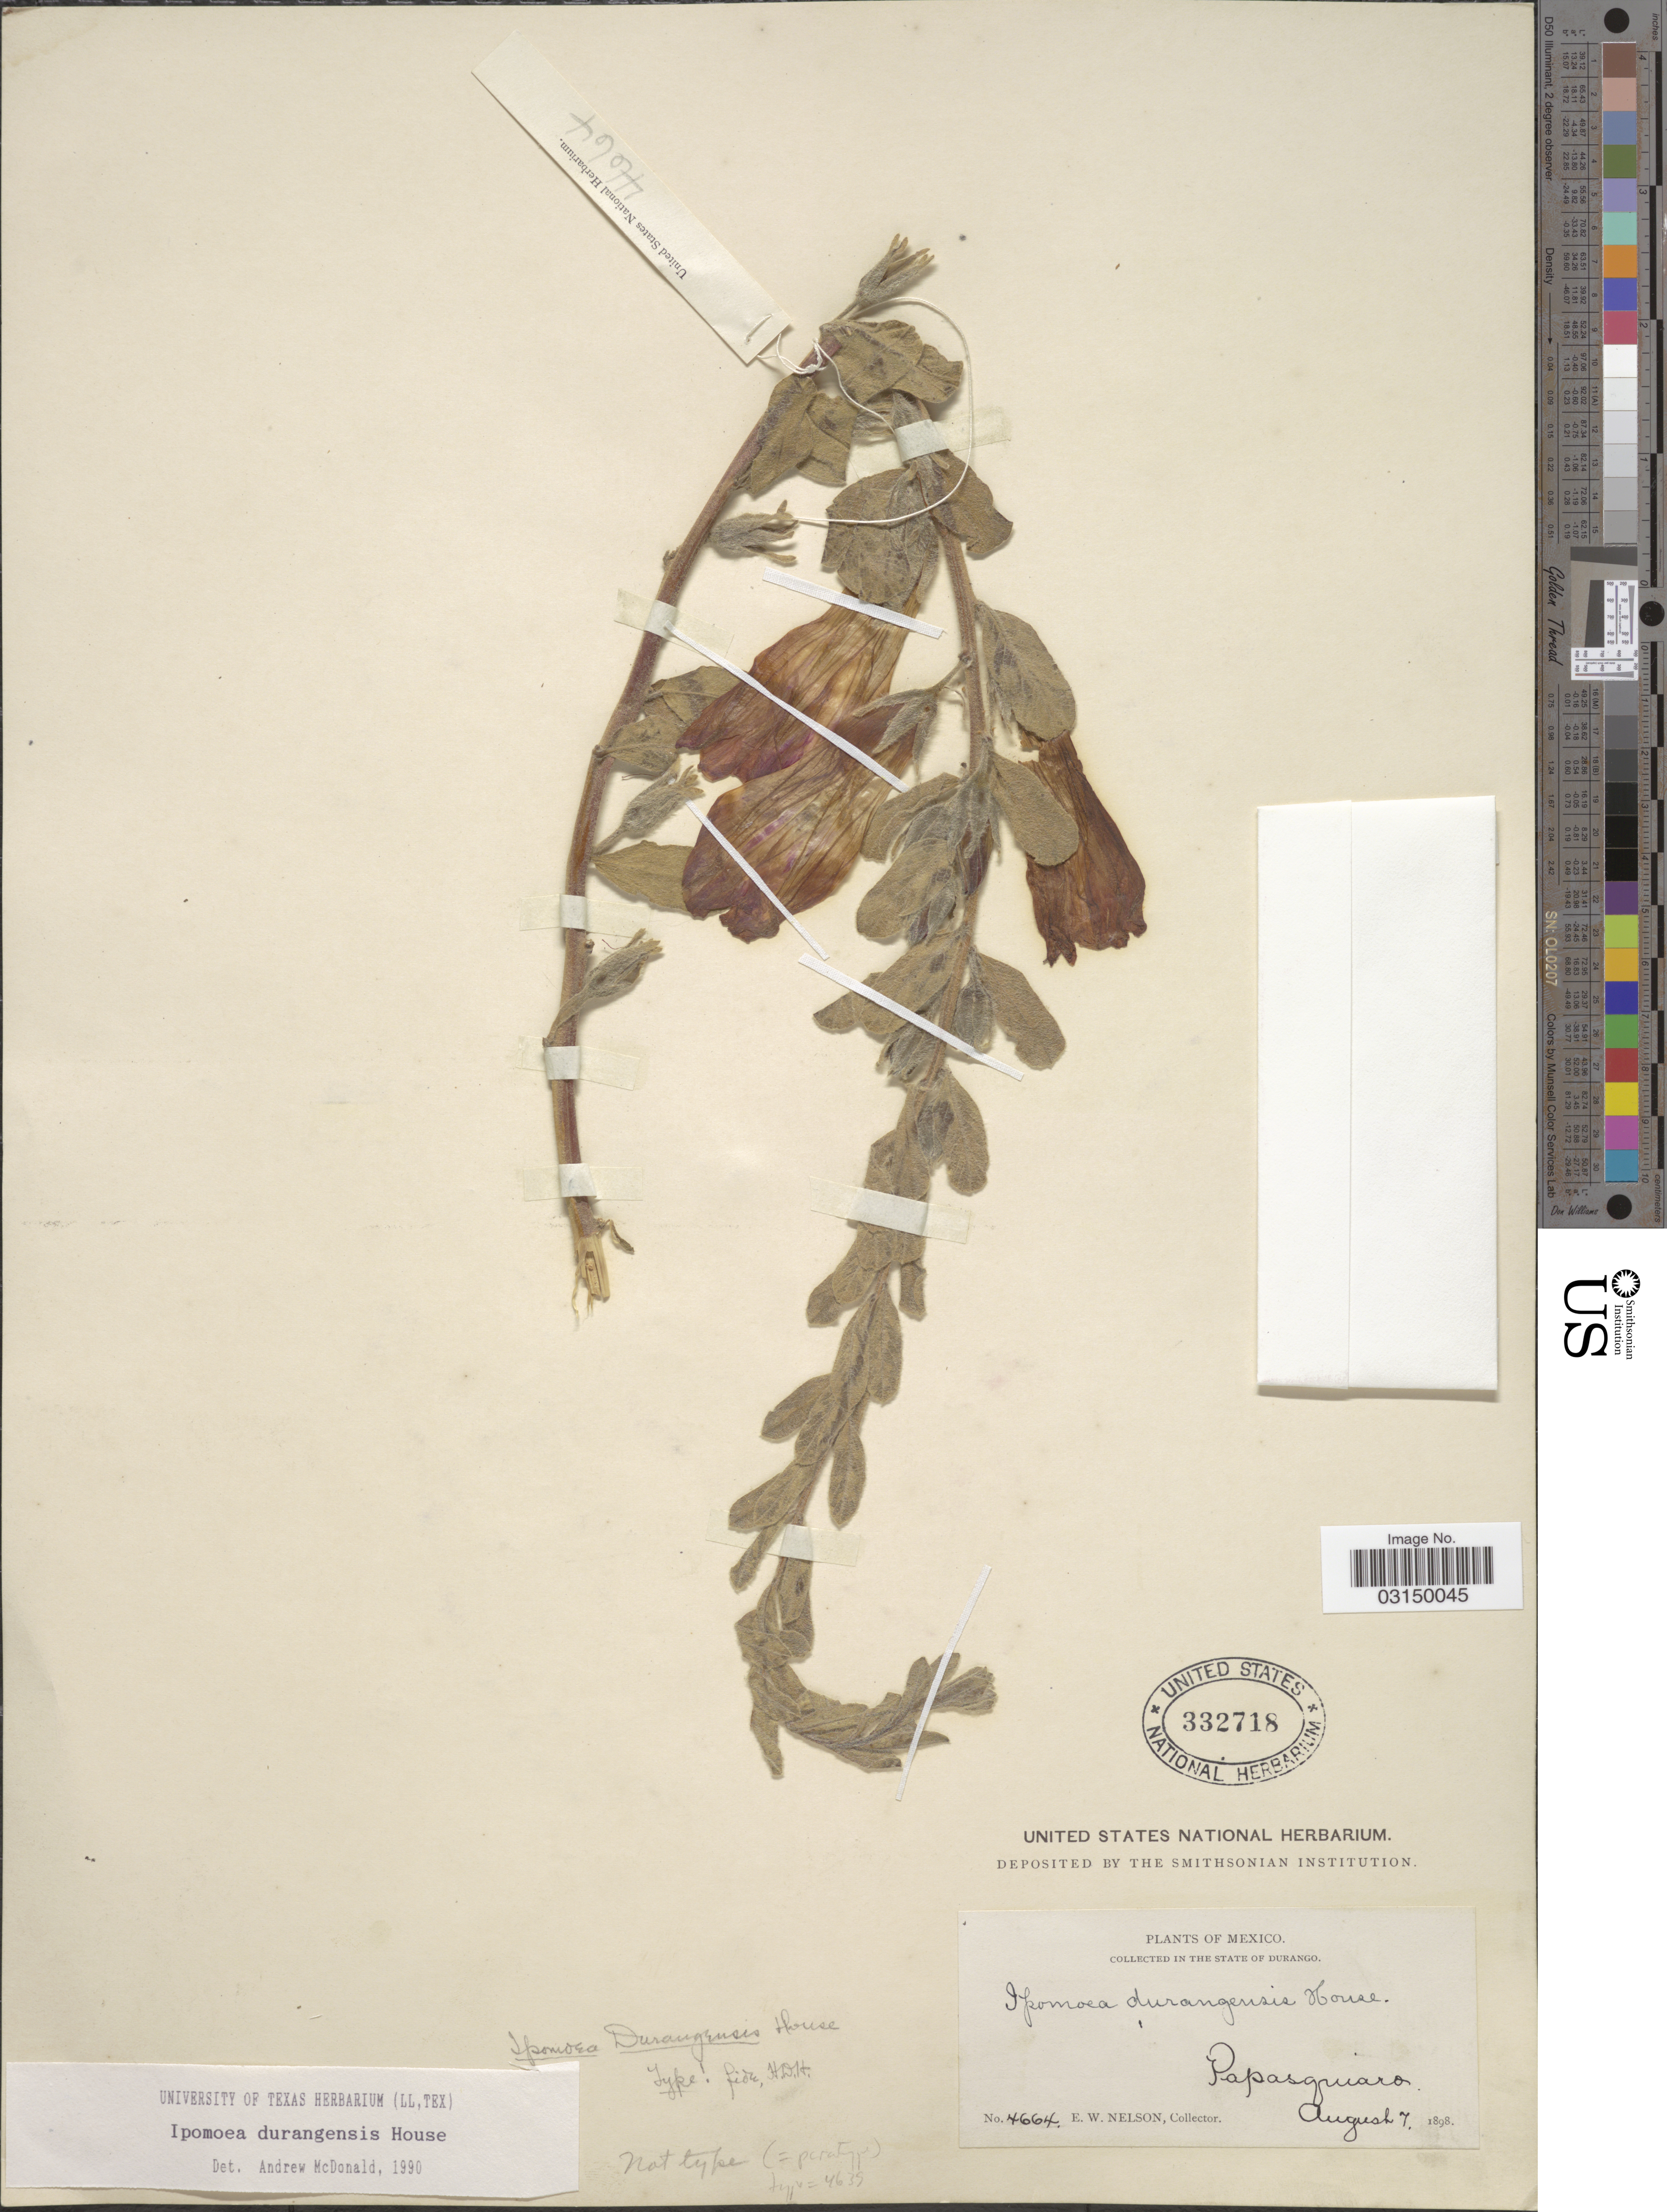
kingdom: Plantae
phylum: Tracheophyta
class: Magnoliopsida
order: Solanales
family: Convolvulaceae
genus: Ipomoea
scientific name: Ipomoea durangensis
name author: House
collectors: E. W. Nelson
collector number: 4664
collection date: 1898-08-07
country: Mexico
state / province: Durango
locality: Papasquiaro.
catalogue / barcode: US 332718